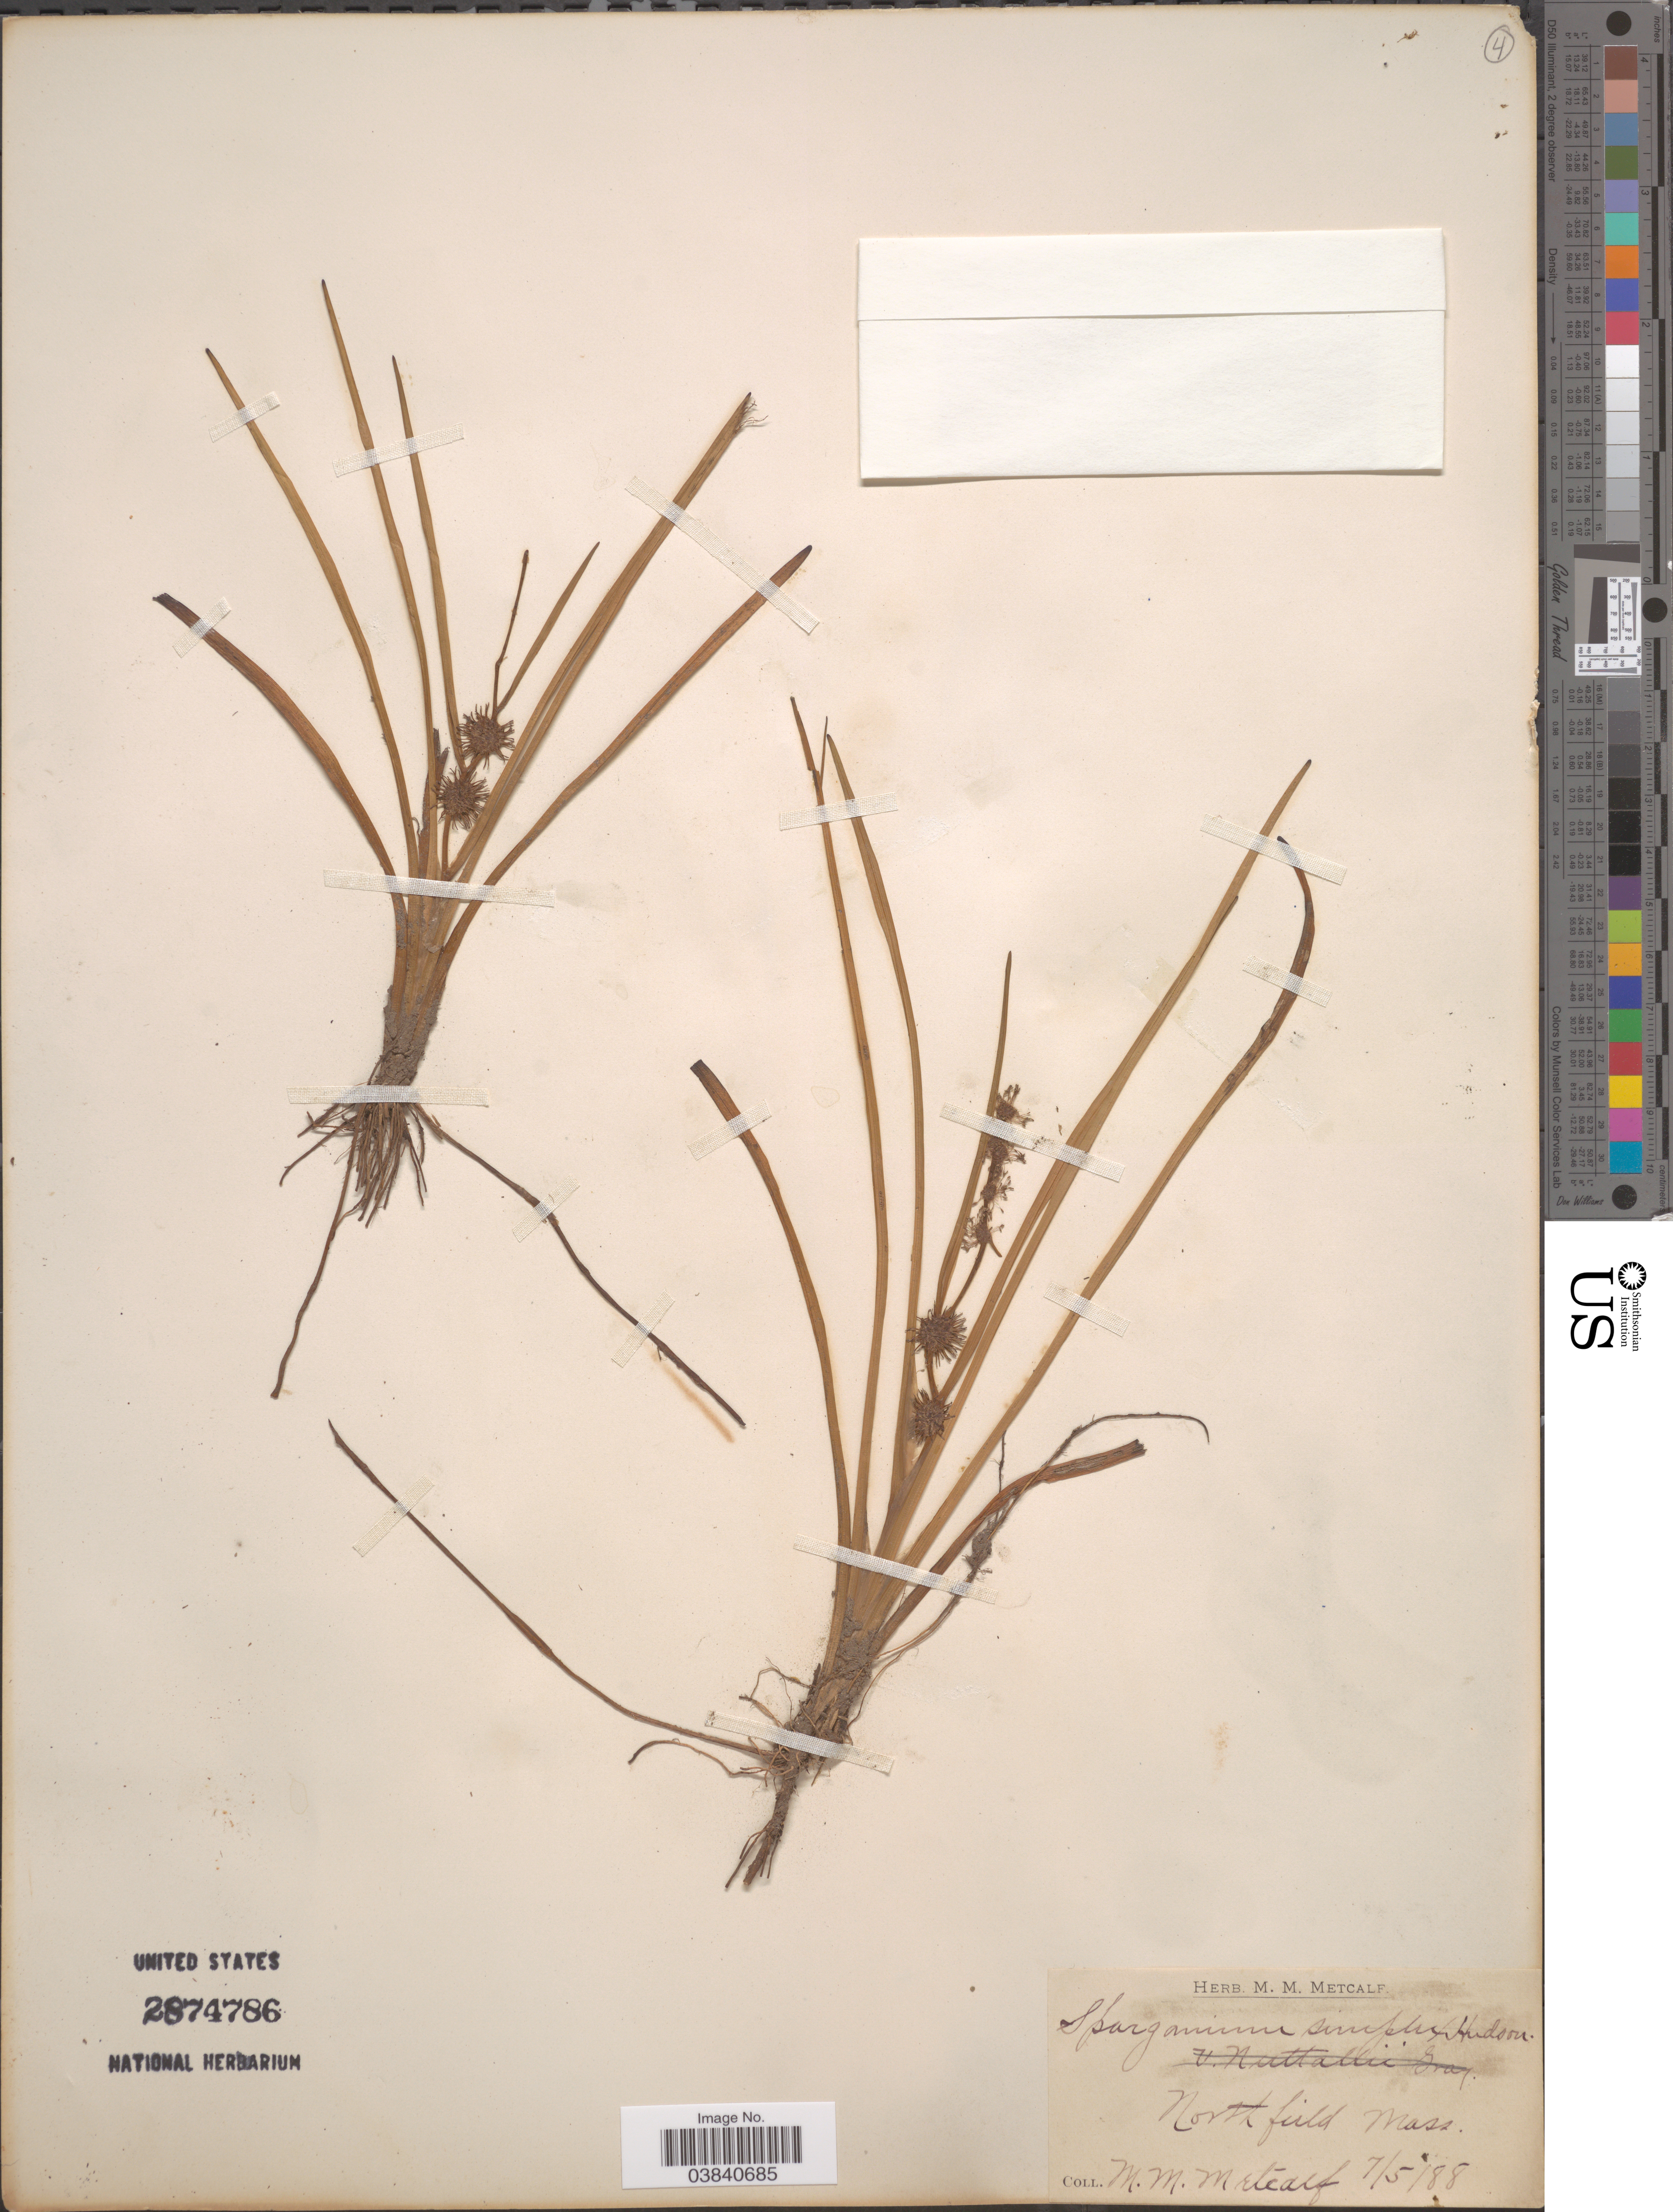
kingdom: Plantae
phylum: Tracheophyta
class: Liliopsida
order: Poales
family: Typhaceae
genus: Sparganium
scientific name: Sparganium simplex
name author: Huds.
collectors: M. Metcalf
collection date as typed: Transcribed d/m/y: 5/7/88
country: United States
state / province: Massachusetts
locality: North field.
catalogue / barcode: US 2874786